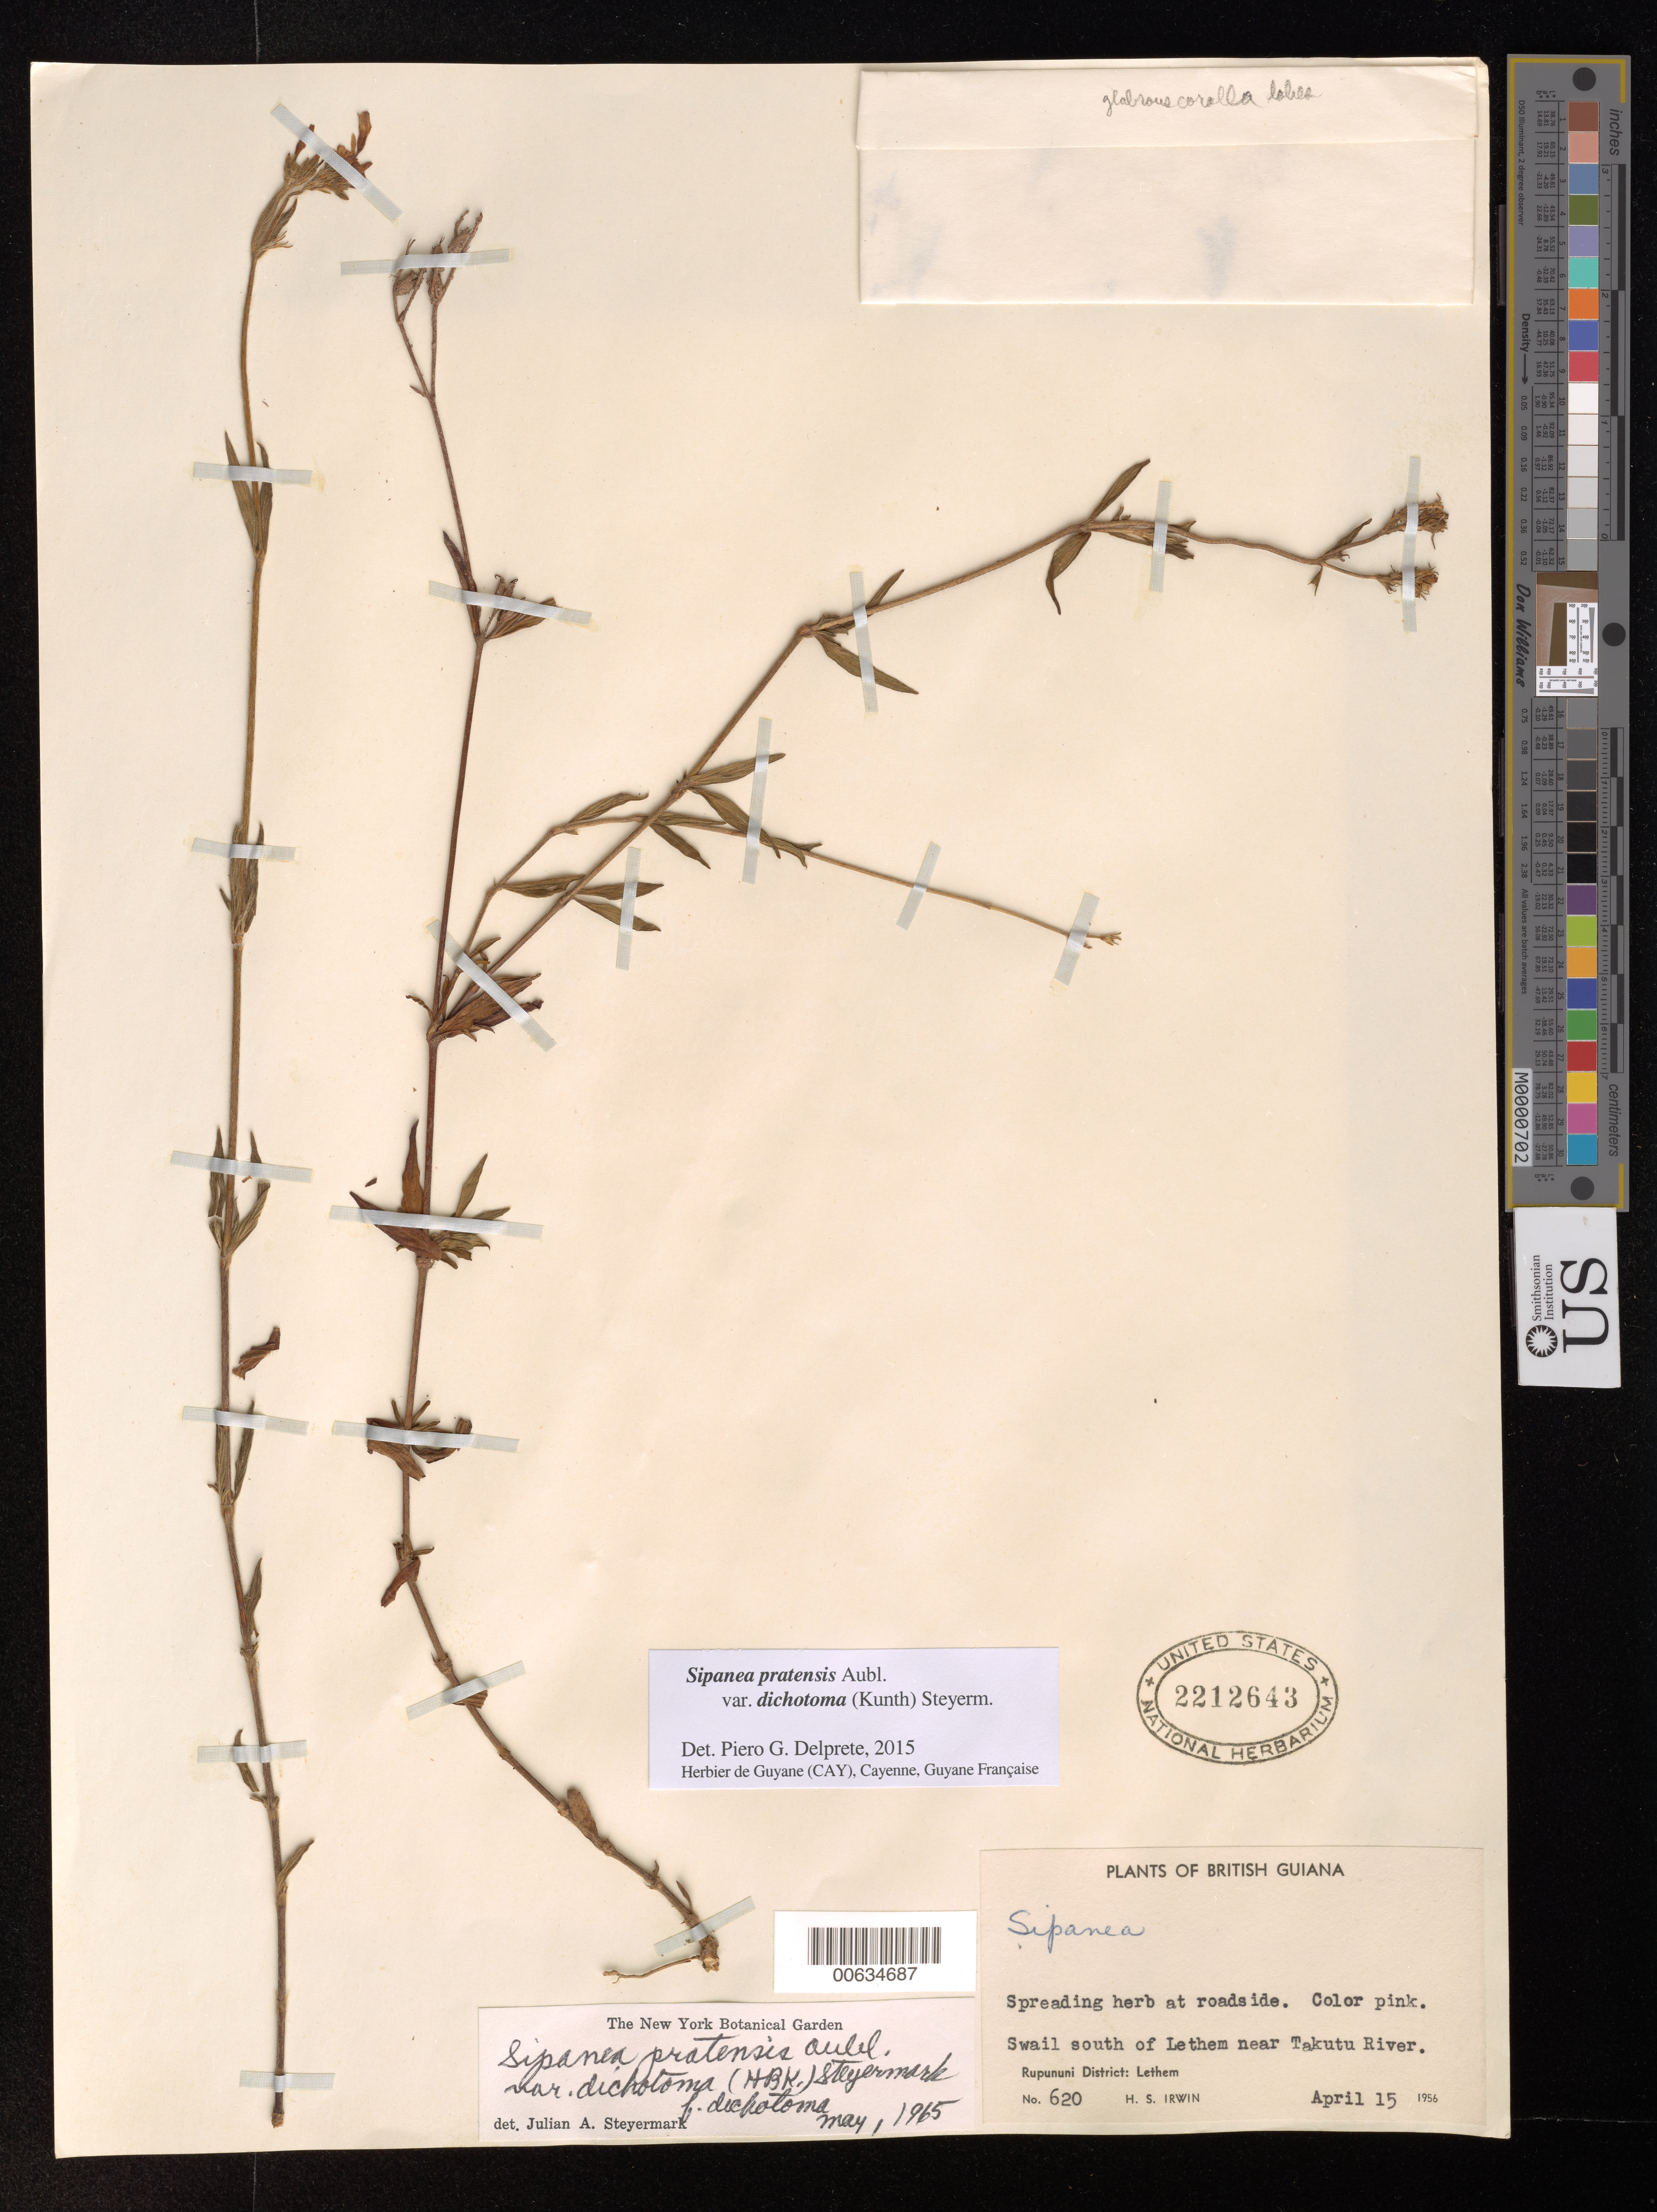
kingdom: Plantae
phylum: Tracheophyta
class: Magnoliopsida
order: Gentianales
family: Rubiaceae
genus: Sipanea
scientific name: Sipanea pratensis var. dichotoma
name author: (Kunth) Steyerm.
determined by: Steyermark, Julian A., (VEN)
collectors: H. Irwin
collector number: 620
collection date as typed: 15-Apr-56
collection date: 1956-04-15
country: Guyana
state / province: U. Takutu-U. Essequibo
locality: Rupununi Dist., S of Lethem, Takutu River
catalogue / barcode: US 2212643